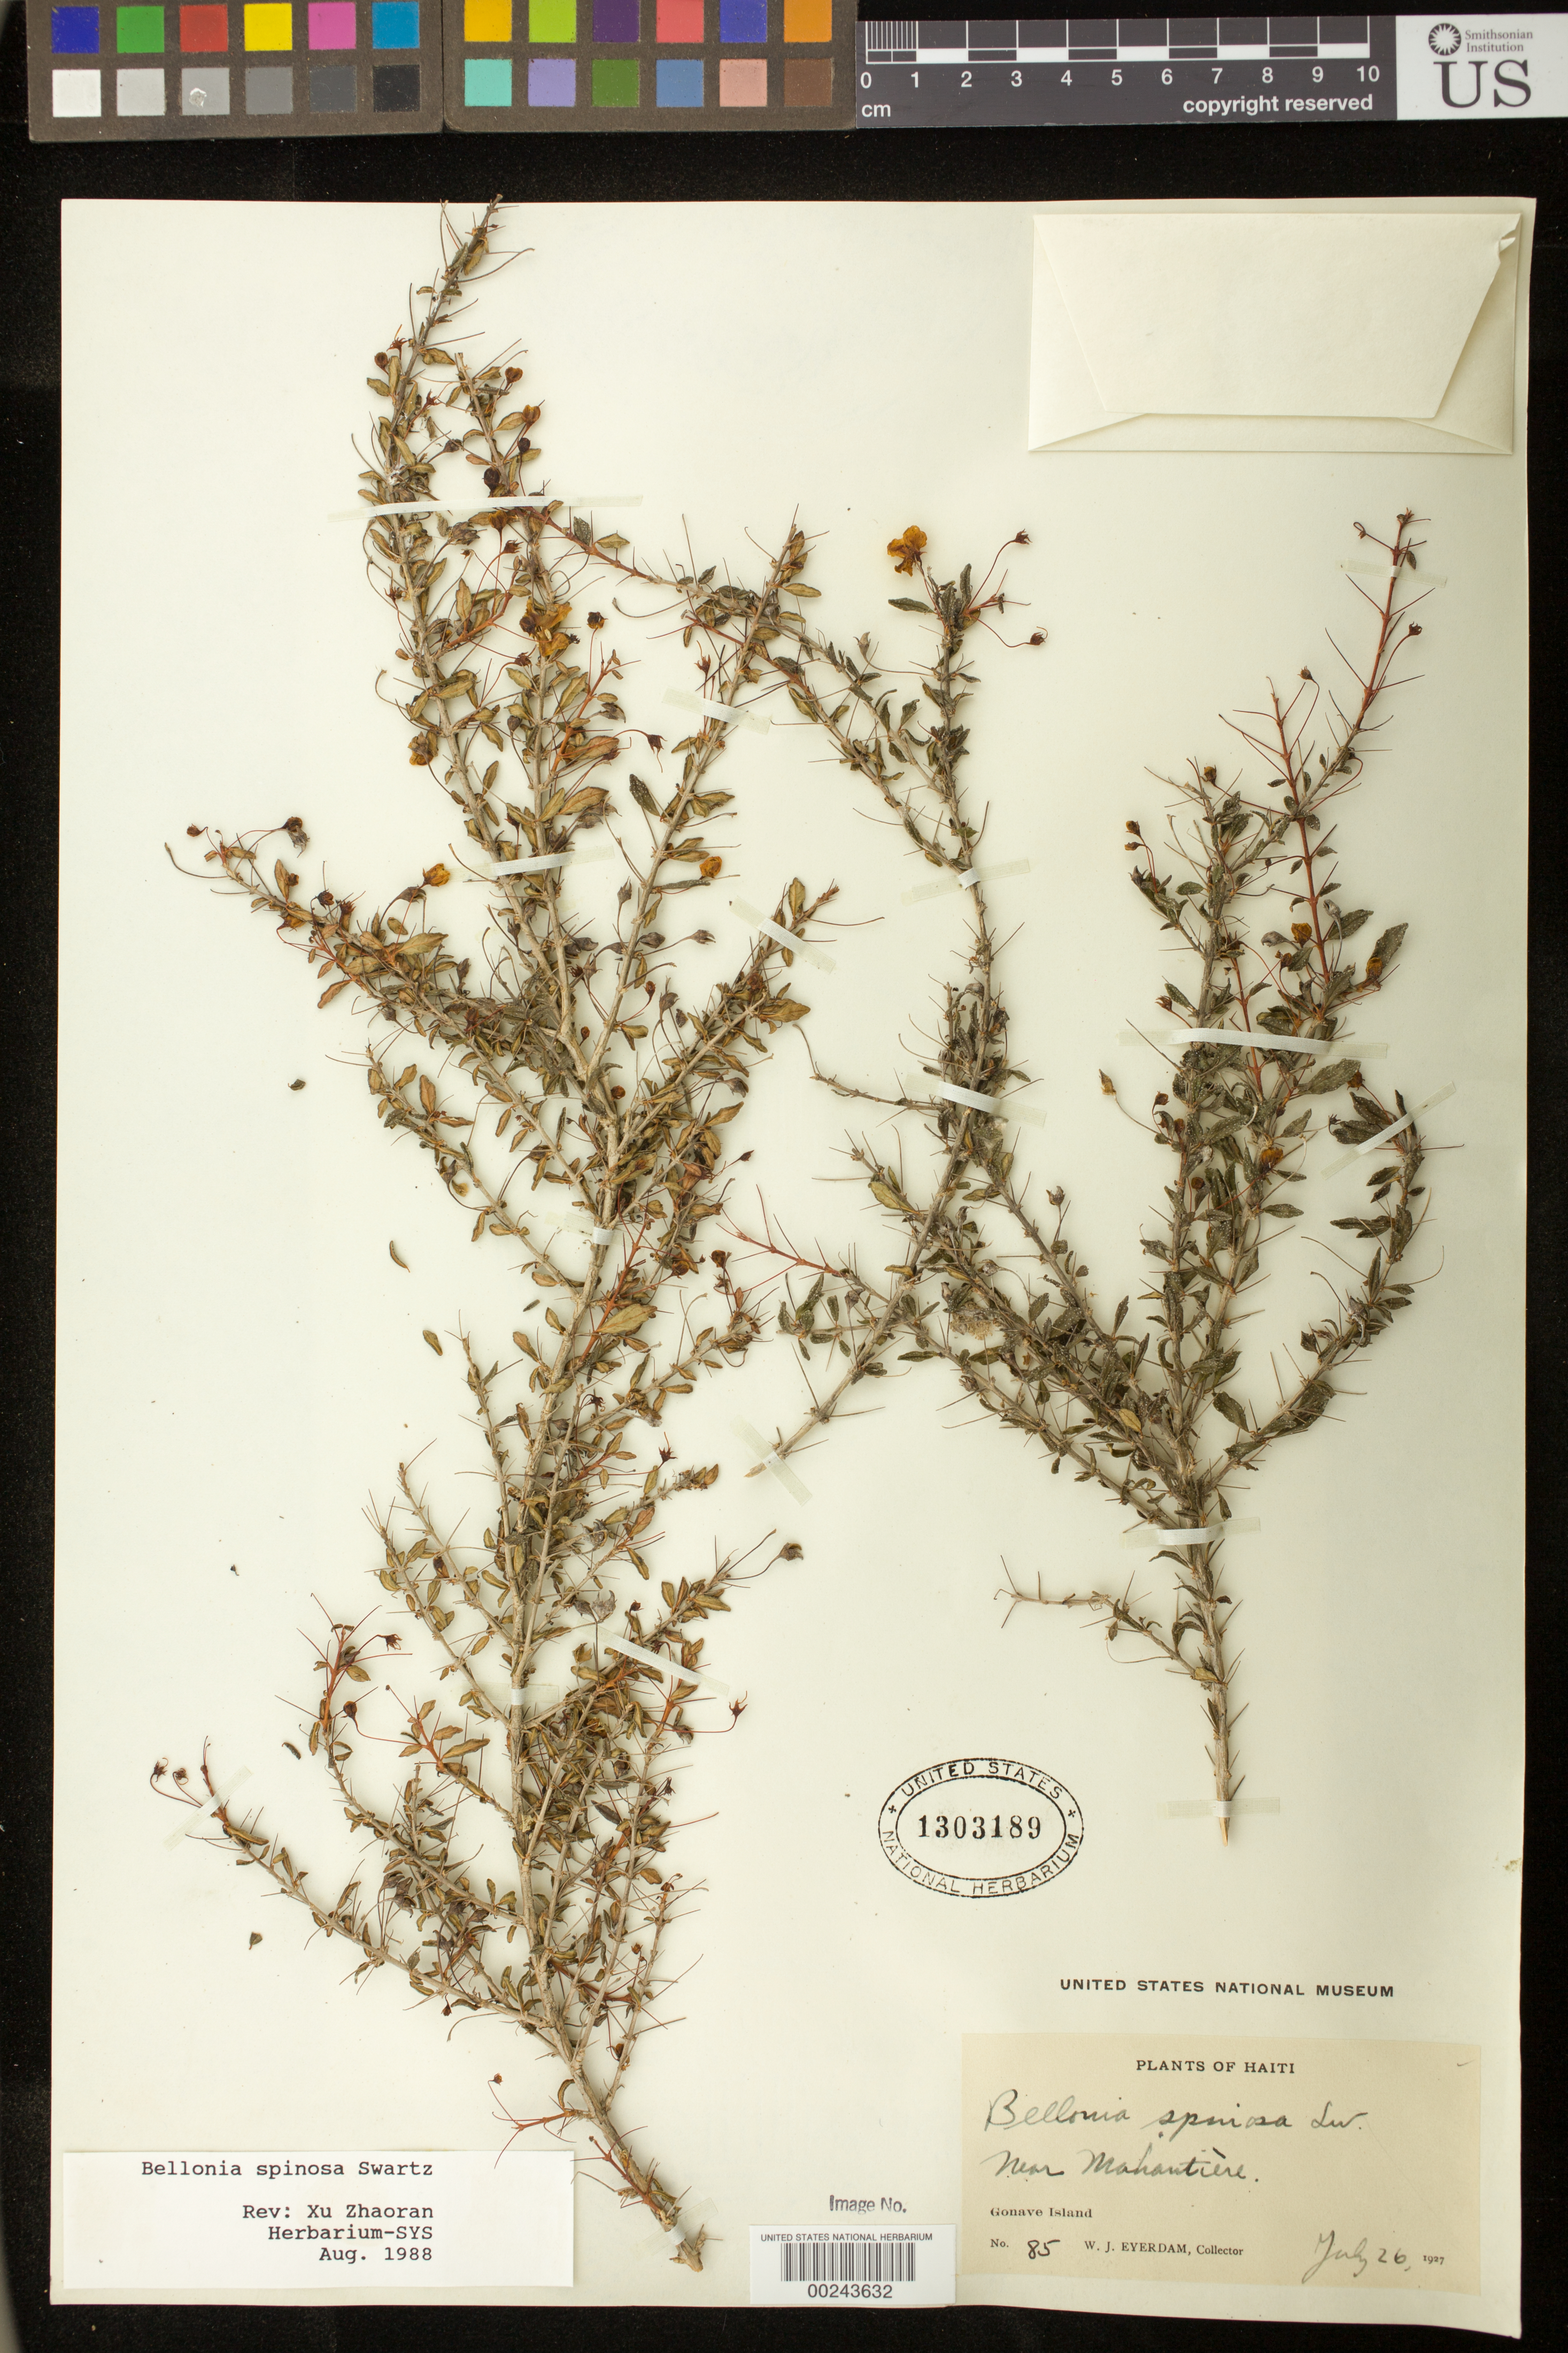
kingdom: Plantae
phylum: Tracheophyta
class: Magnoliopsida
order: Lamiales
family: Gesneriaceae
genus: Bellonia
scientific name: Bellonia spinosa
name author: Sw.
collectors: W. J. Eyerdam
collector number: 85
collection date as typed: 26 Jul 1927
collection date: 1927-07-26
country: Haiti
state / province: Gonave Island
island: Hispaniola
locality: near Mahantiere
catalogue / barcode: US 1303189